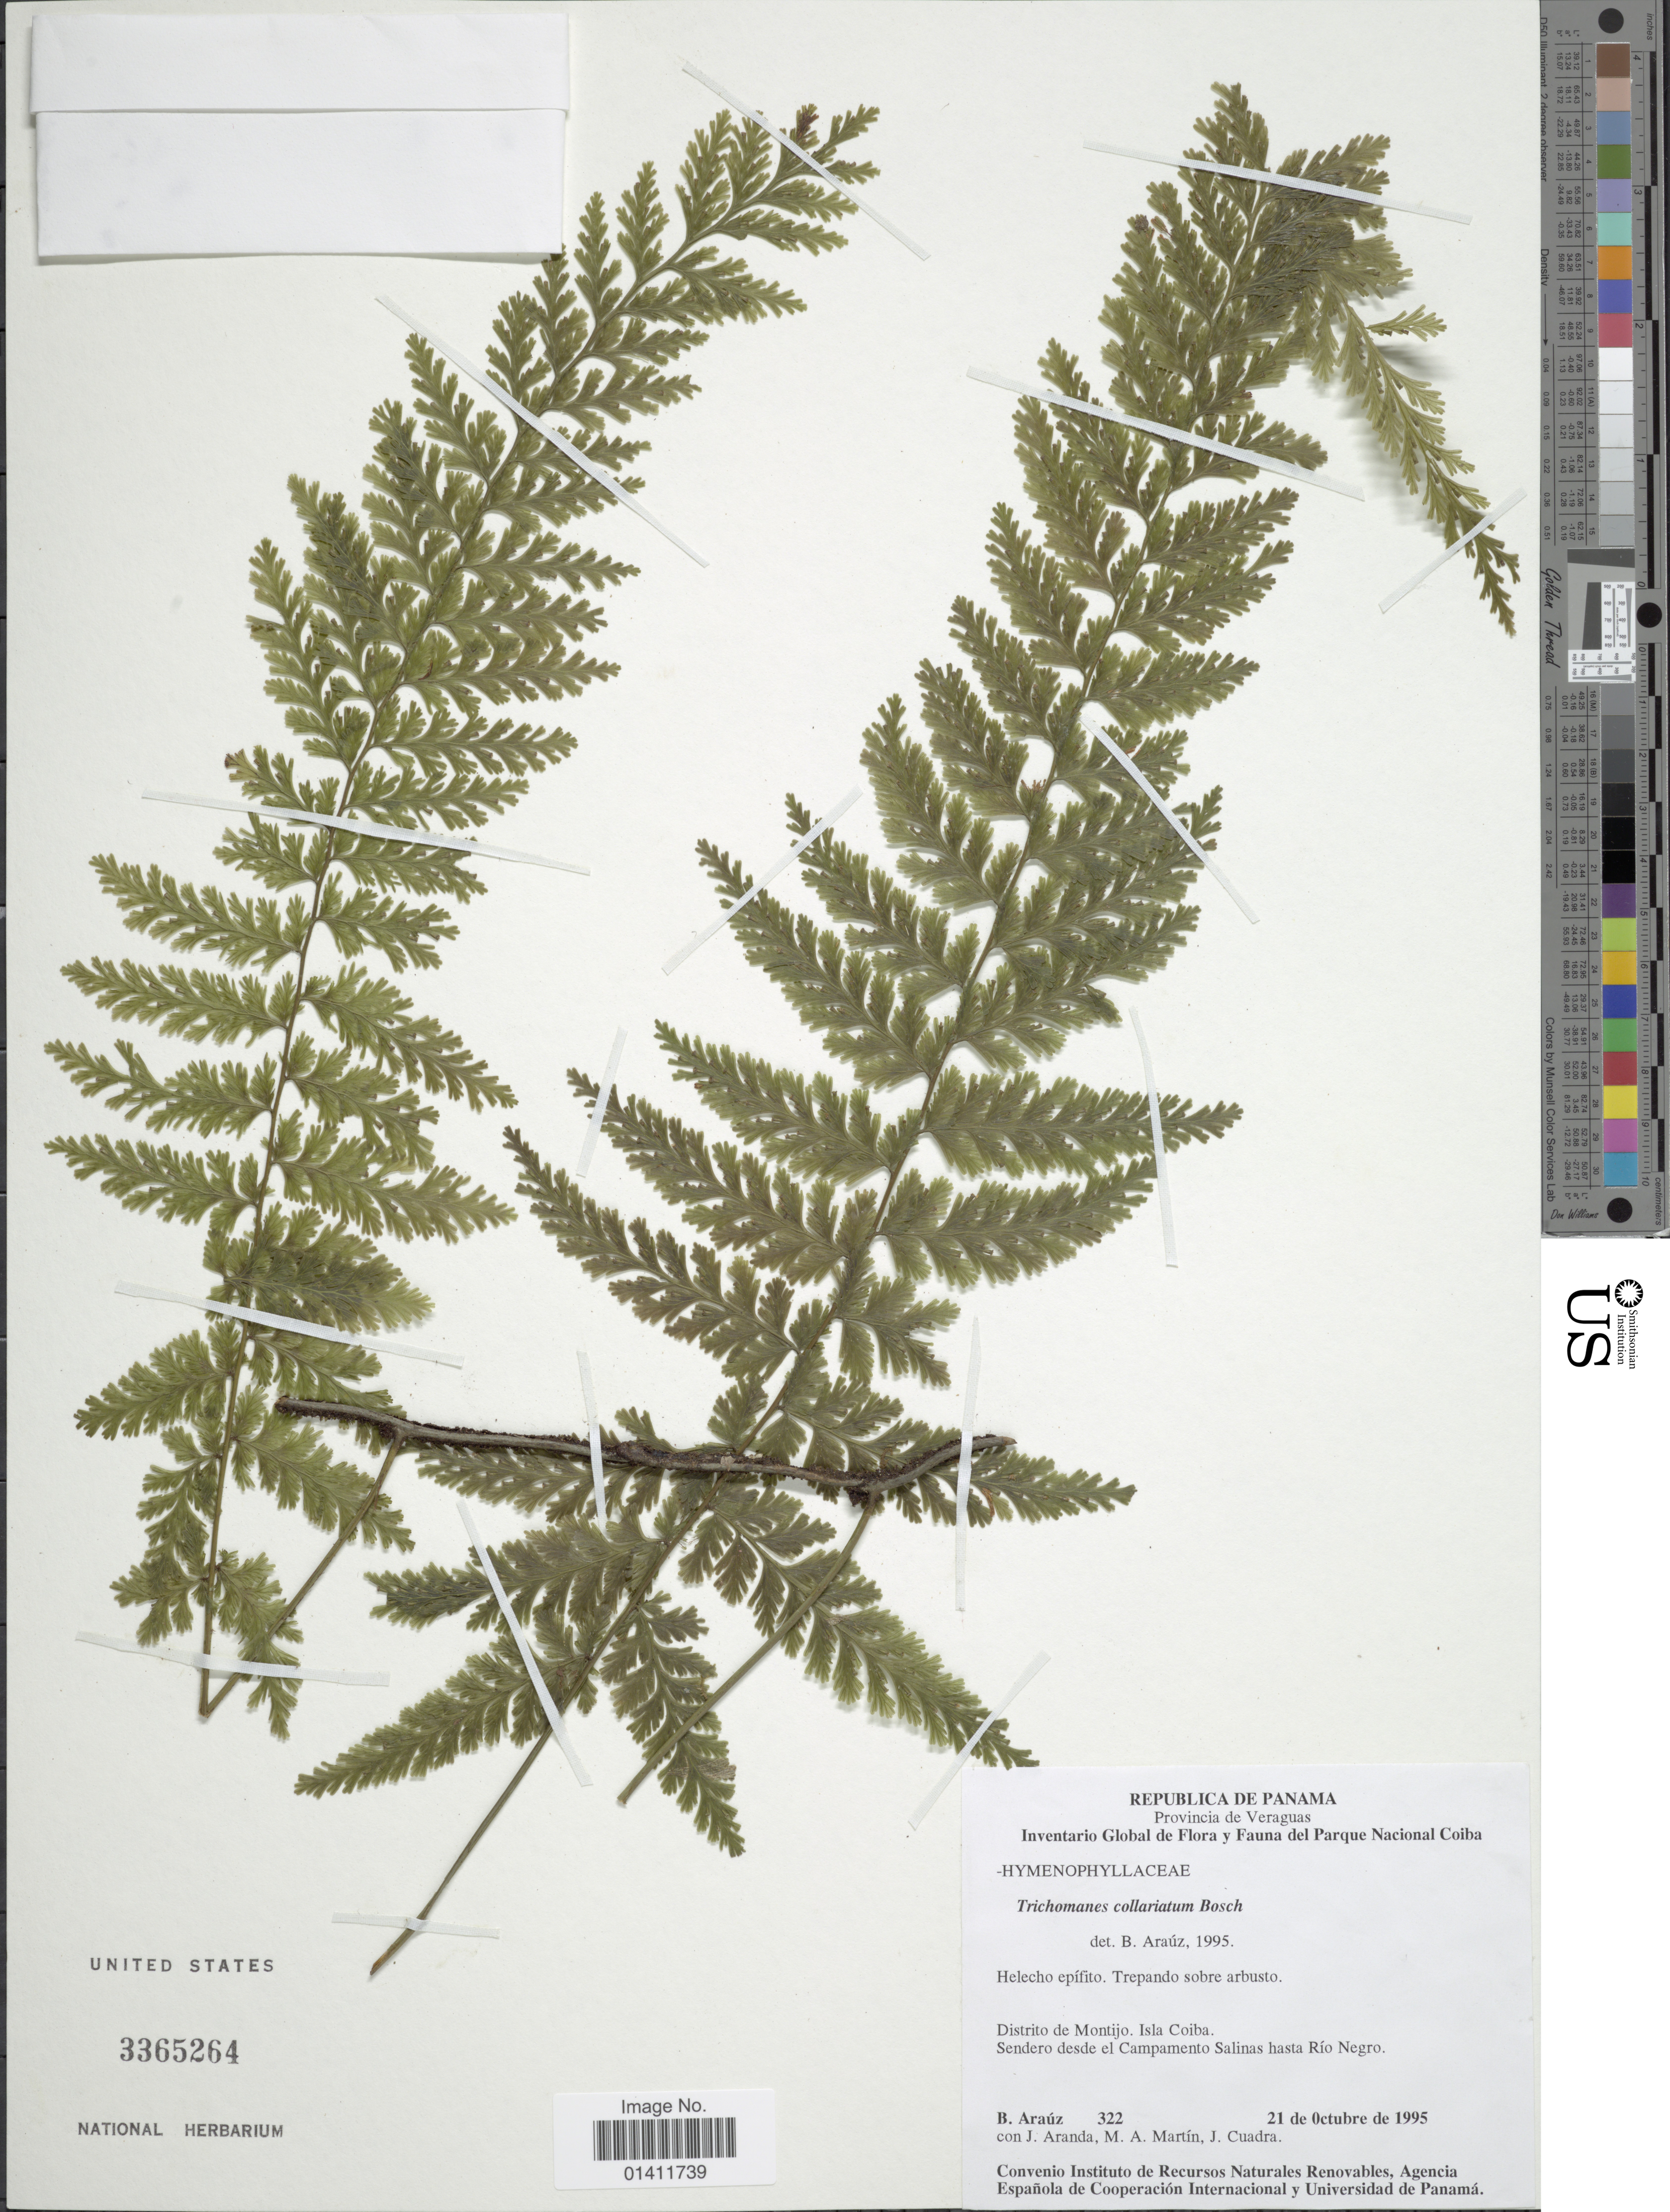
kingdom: Plantae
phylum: Tracheophyta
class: Polypodiopsida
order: Hymenophyllales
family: Hymenophyllaceae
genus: Vandenboschia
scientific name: Vandenboschia collariata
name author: (Bosch) Ebihara & K. Iwats.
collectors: B. Araúz, J. Aranda, M. A. Martin & J. Cuadra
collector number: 322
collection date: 1995-10-21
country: Panama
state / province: Veraguas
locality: Republica de Panama. Provincia de Veraguas Distrito de Montjio. Isla Coiba. Sendero desde el Campamento Salinas hasta Rio Negro.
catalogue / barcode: US 3365264